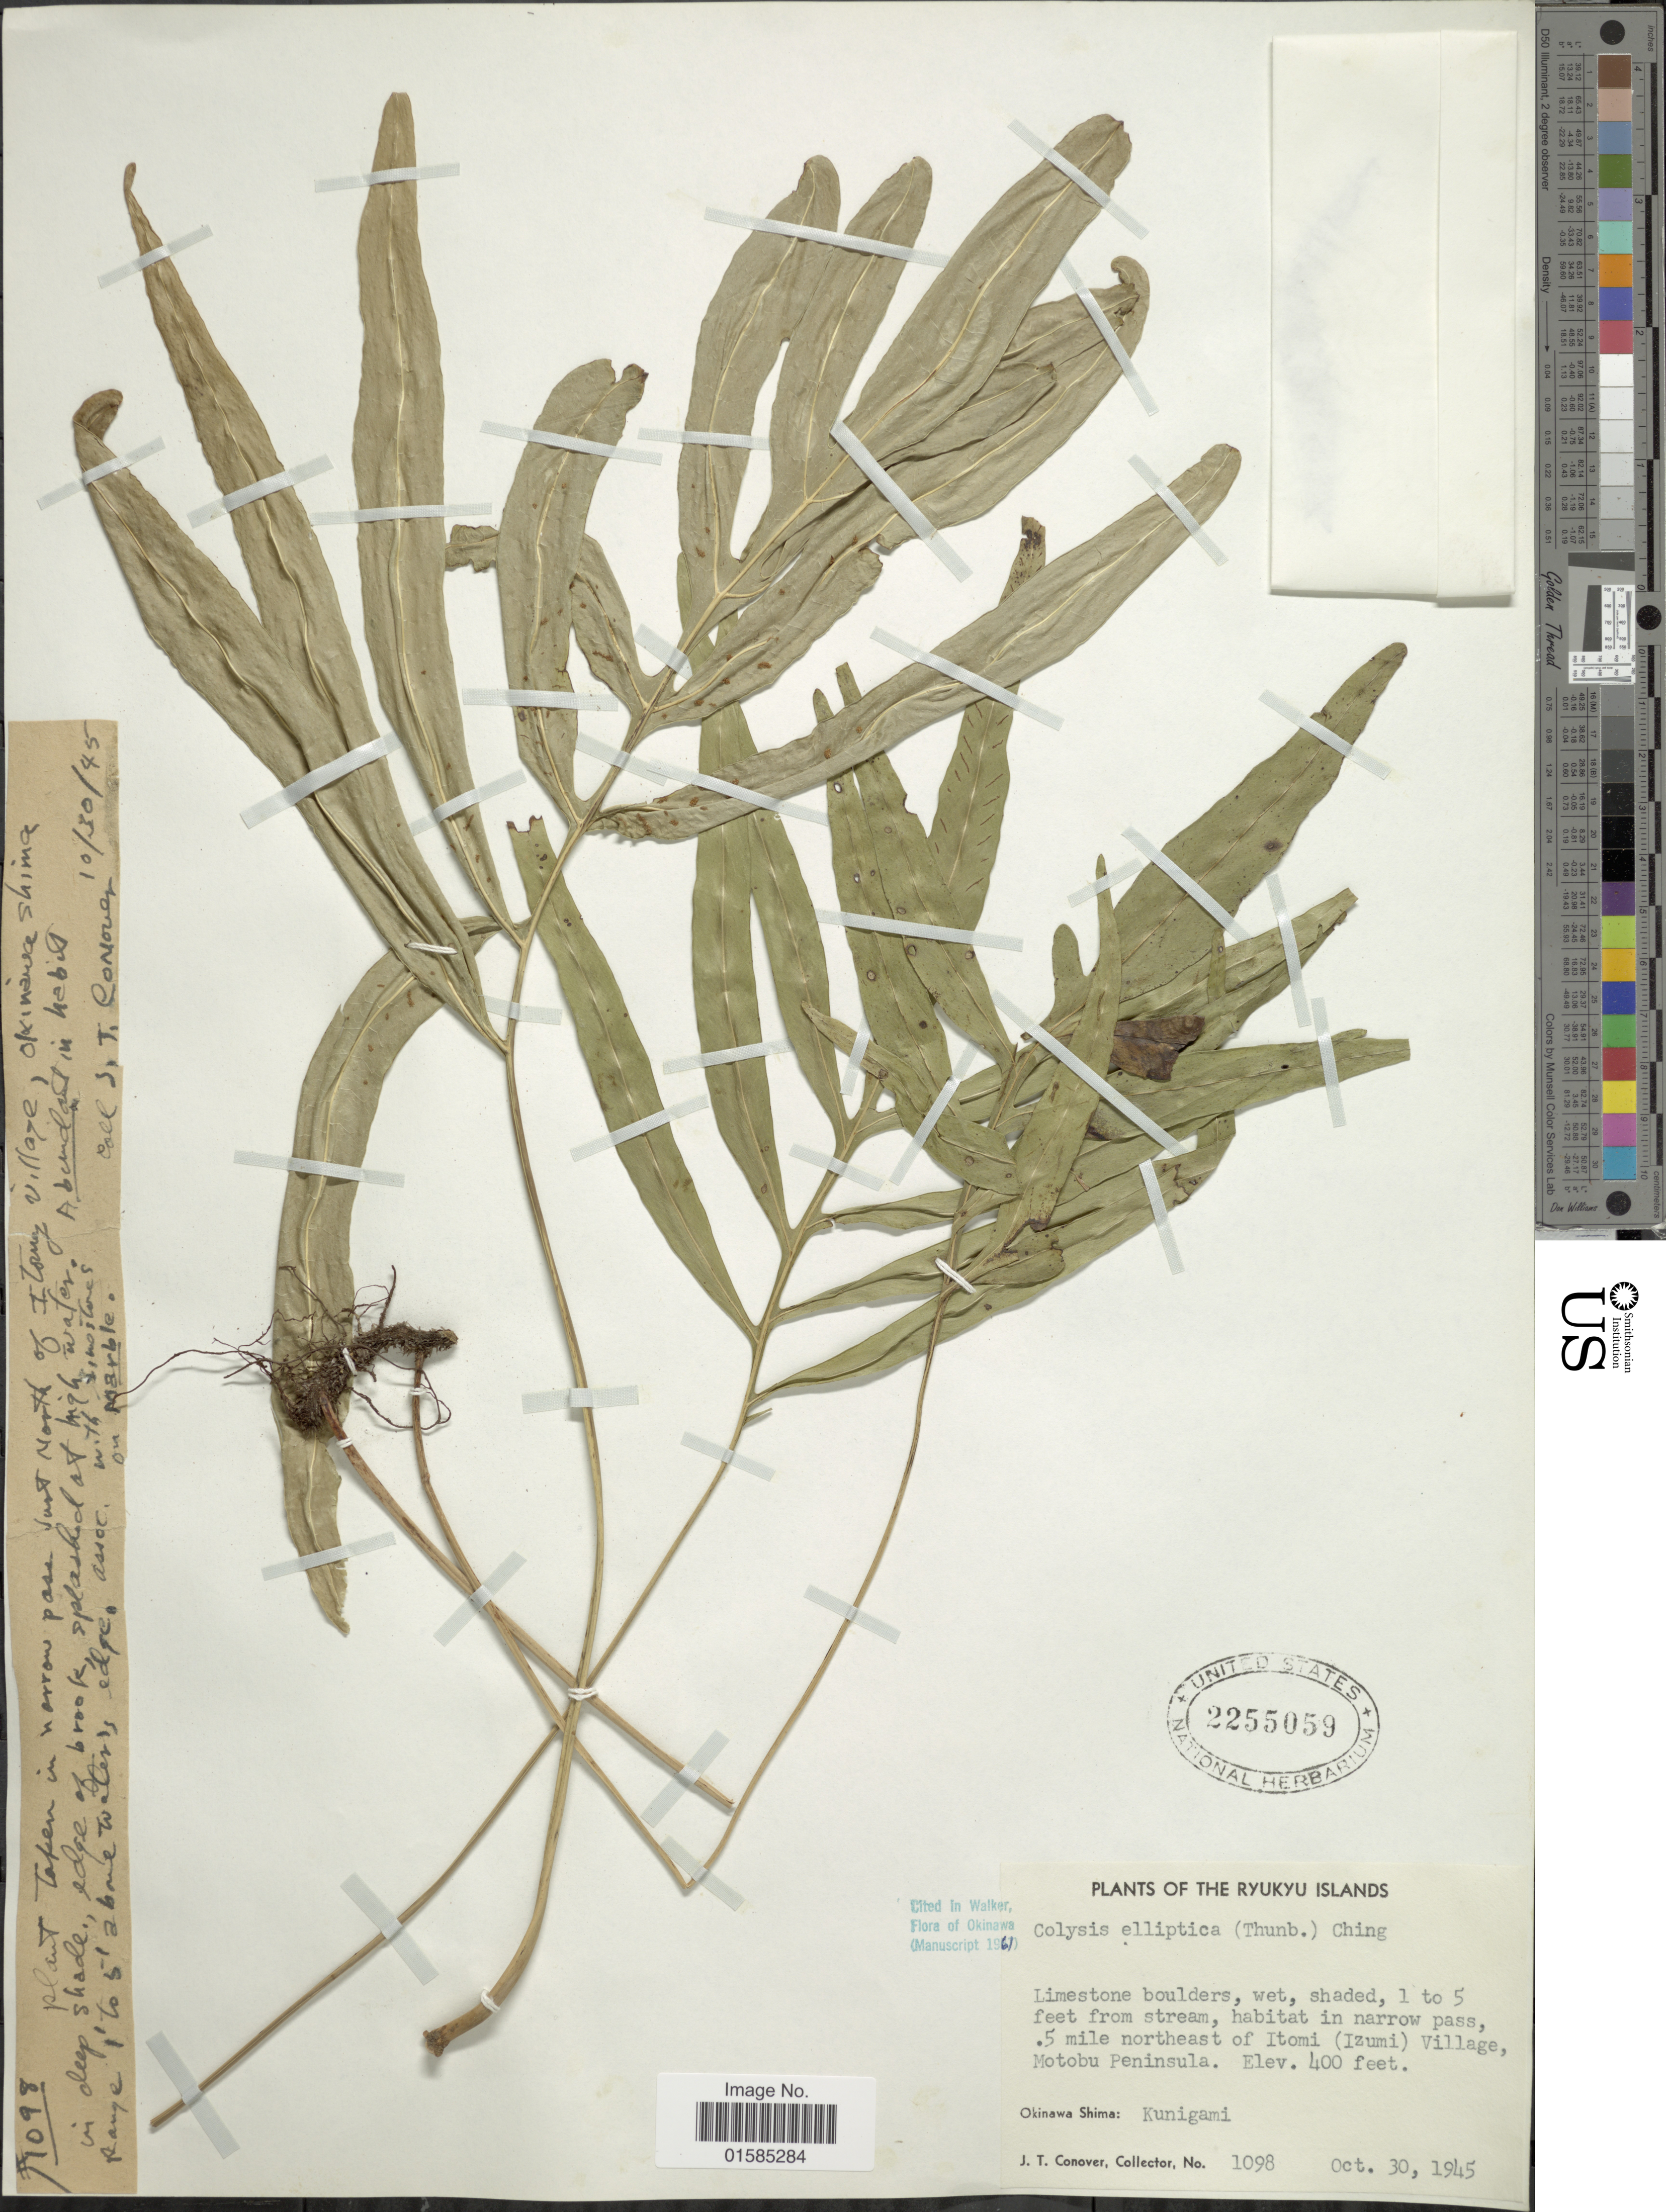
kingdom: Plantae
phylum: Tracheophyta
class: Polypodiopsida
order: Polypodiales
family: Polypodiaceae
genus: Leptochilus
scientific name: Leptochilus ellipticus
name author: (Thunb.) Noot.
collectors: J. T. Conover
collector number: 1098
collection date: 1945-10-30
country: Japan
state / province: Okinawa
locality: Ryukyu Island, .5 mile northeast of Itomi (Izumi) Village, Motobu Peninsula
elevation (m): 122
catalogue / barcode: US 2255059